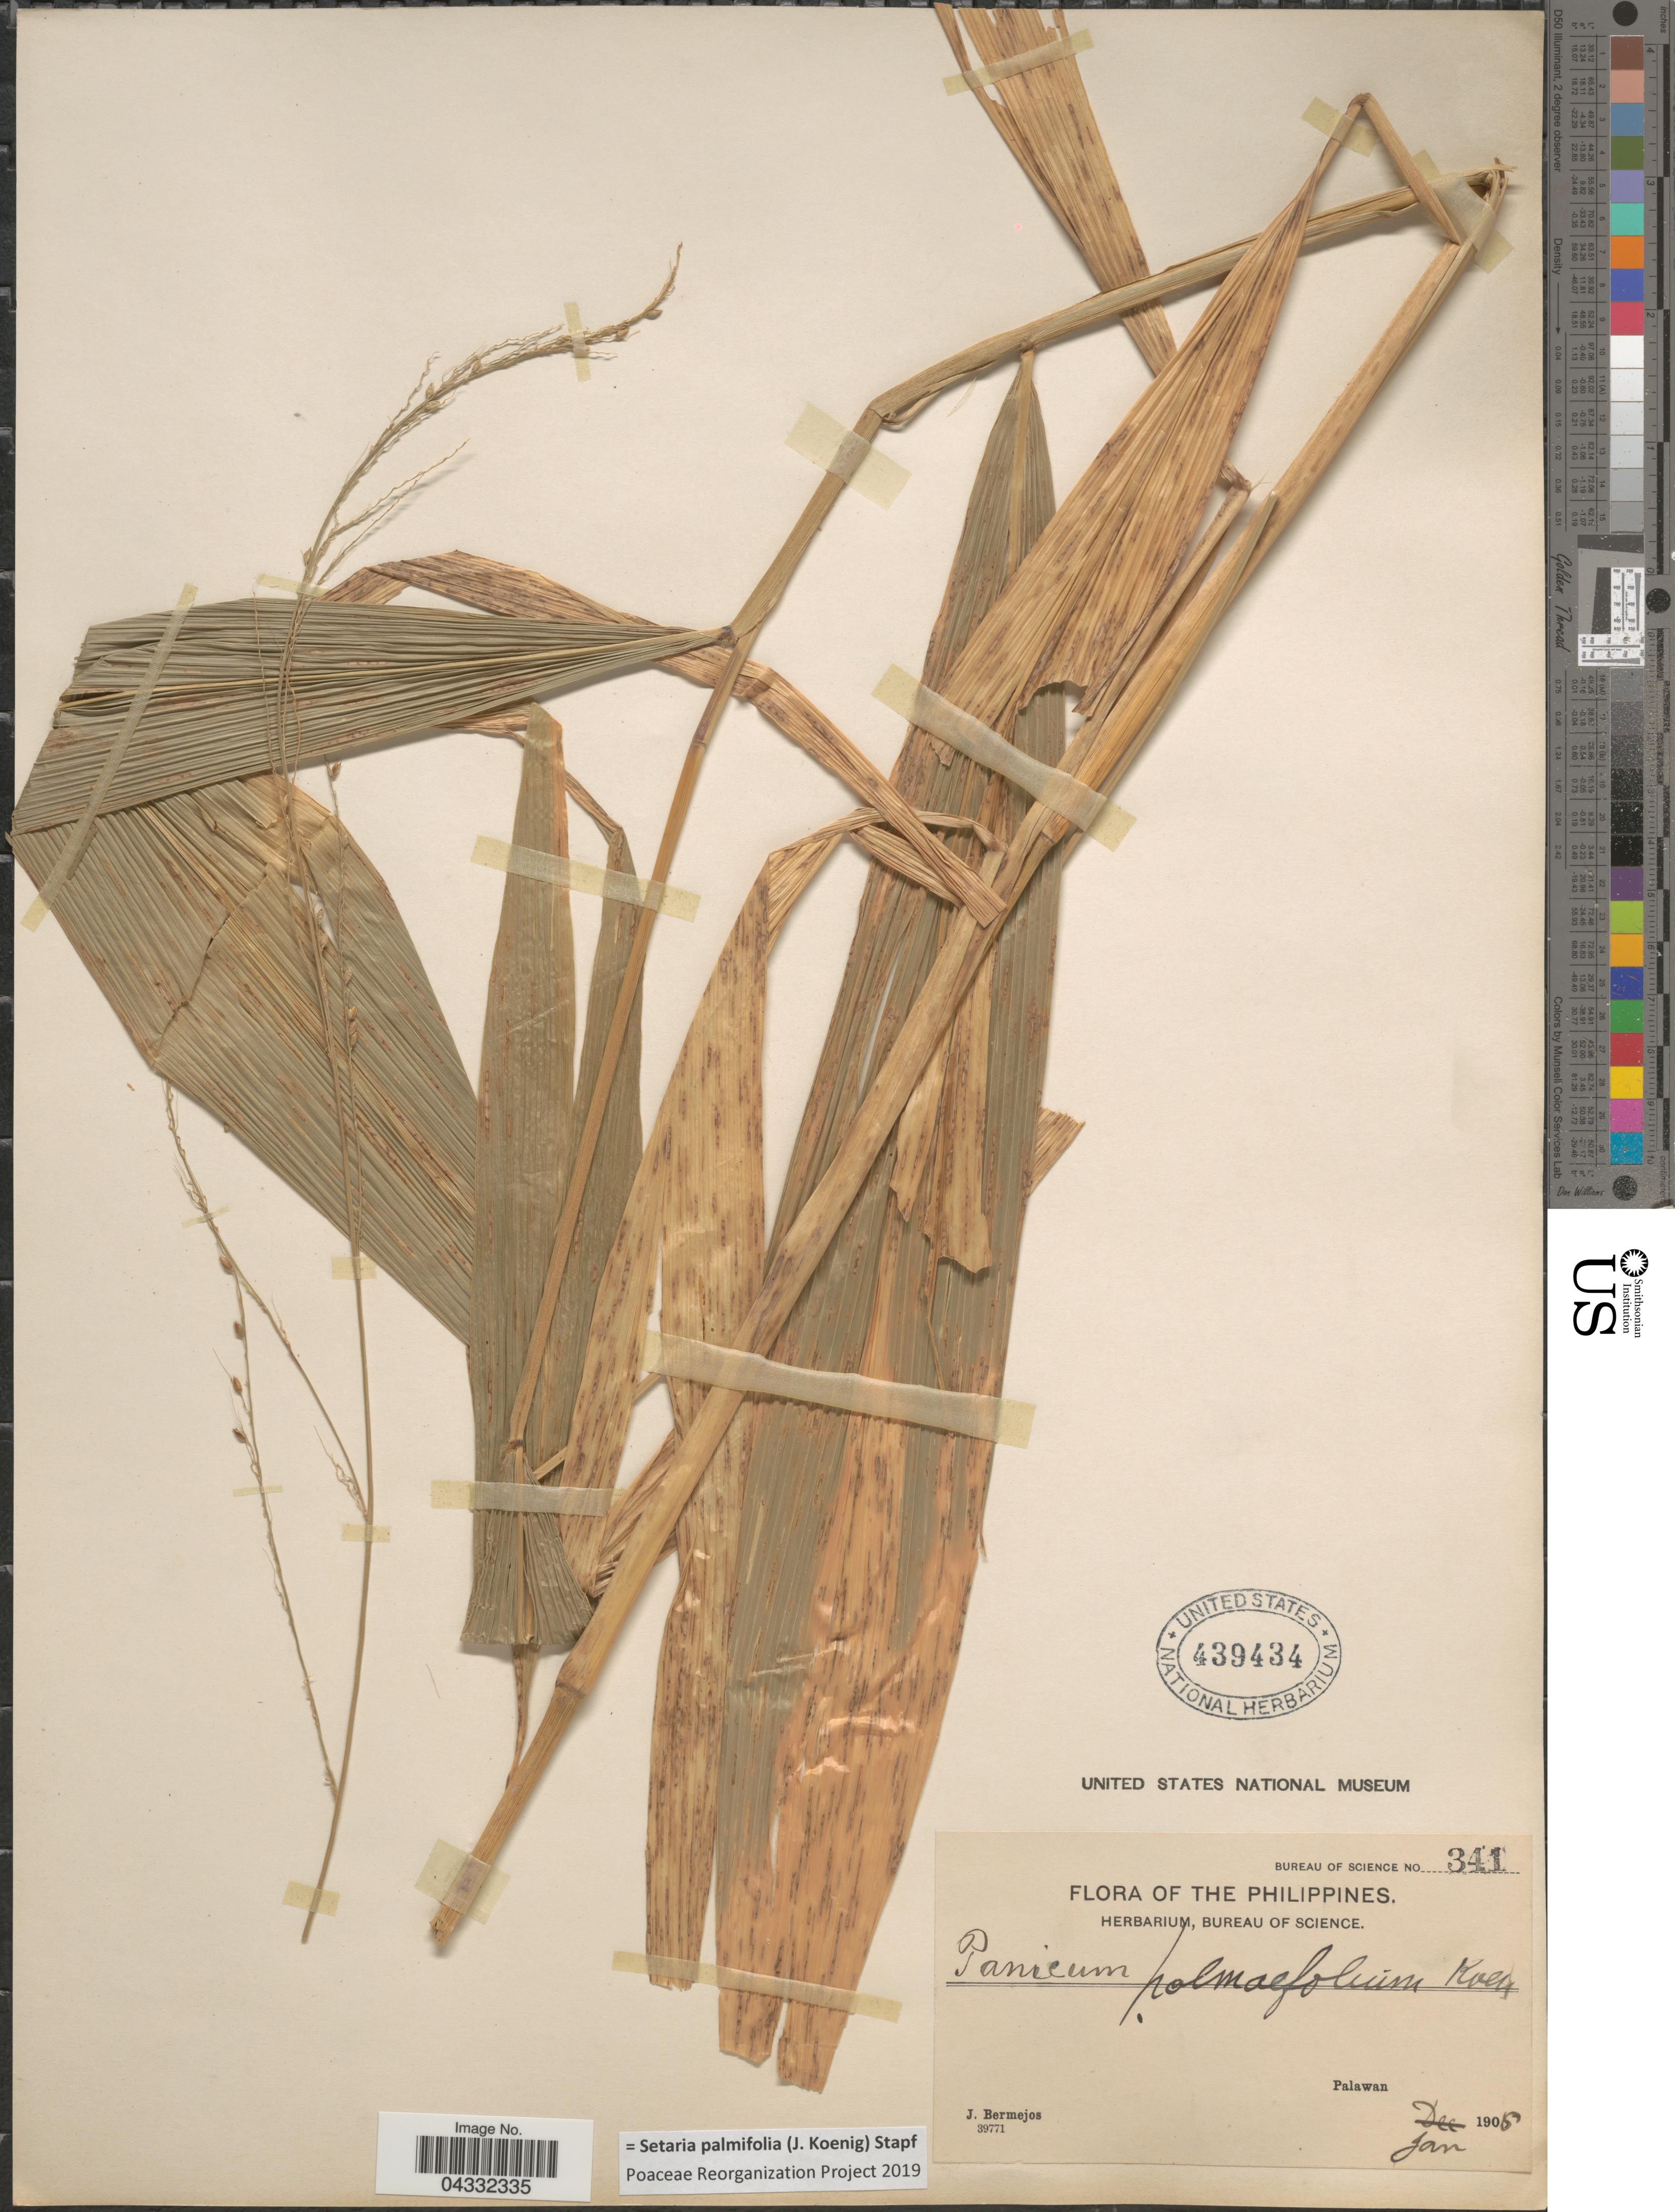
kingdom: Plantae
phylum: Tracheophyta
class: Liliopsida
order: Poales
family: Poaceae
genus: Setaria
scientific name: Setaria palmifolia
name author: (J. Koenig) Stapf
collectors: J. Bermejos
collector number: Bureau of Science 341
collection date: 1906-01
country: Philippines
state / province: Mimaropa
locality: Palawan.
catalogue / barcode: US 439434